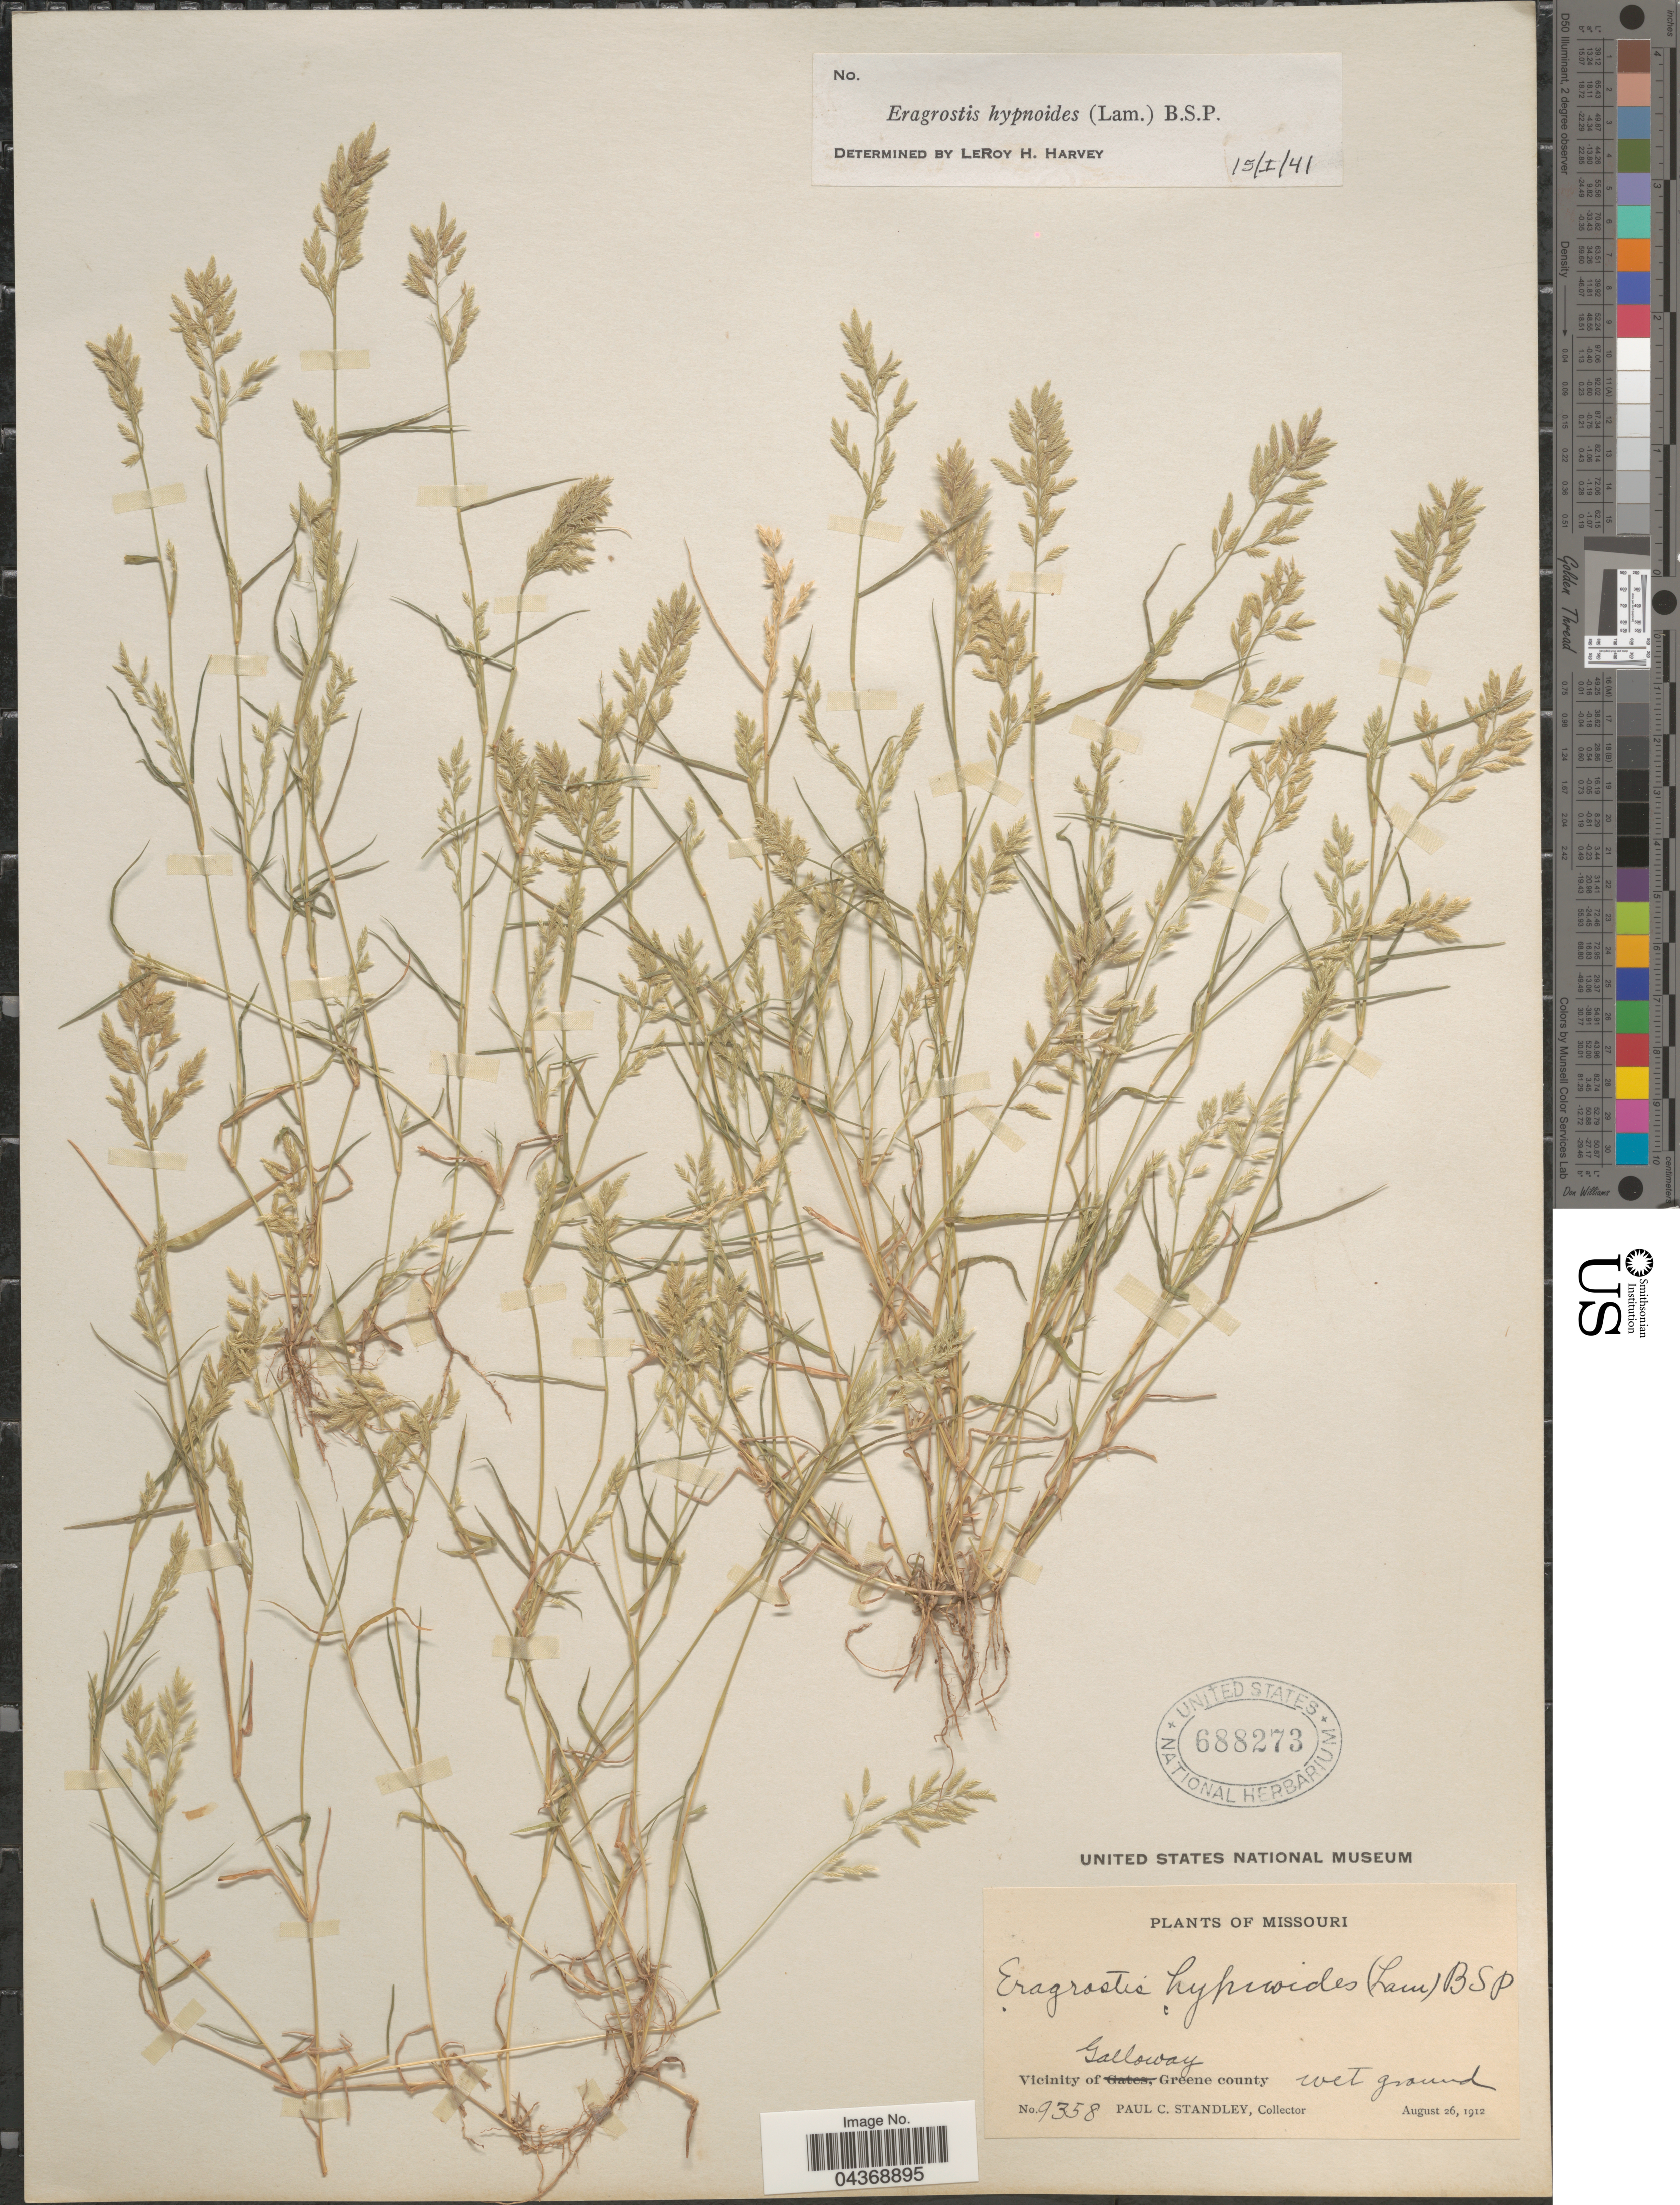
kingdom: Plantae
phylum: Tracheophyta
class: Liliopsida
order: Poales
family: Poaceae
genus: Eragrostis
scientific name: Eragrostis hypnoides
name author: (Lam.) Britton, Stearns & Poggenb.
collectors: P. C. Standley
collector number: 9358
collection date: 1912-08-26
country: United States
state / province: Missouri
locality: Vicinity of Galloway, Greene county.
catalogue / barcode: US 688273